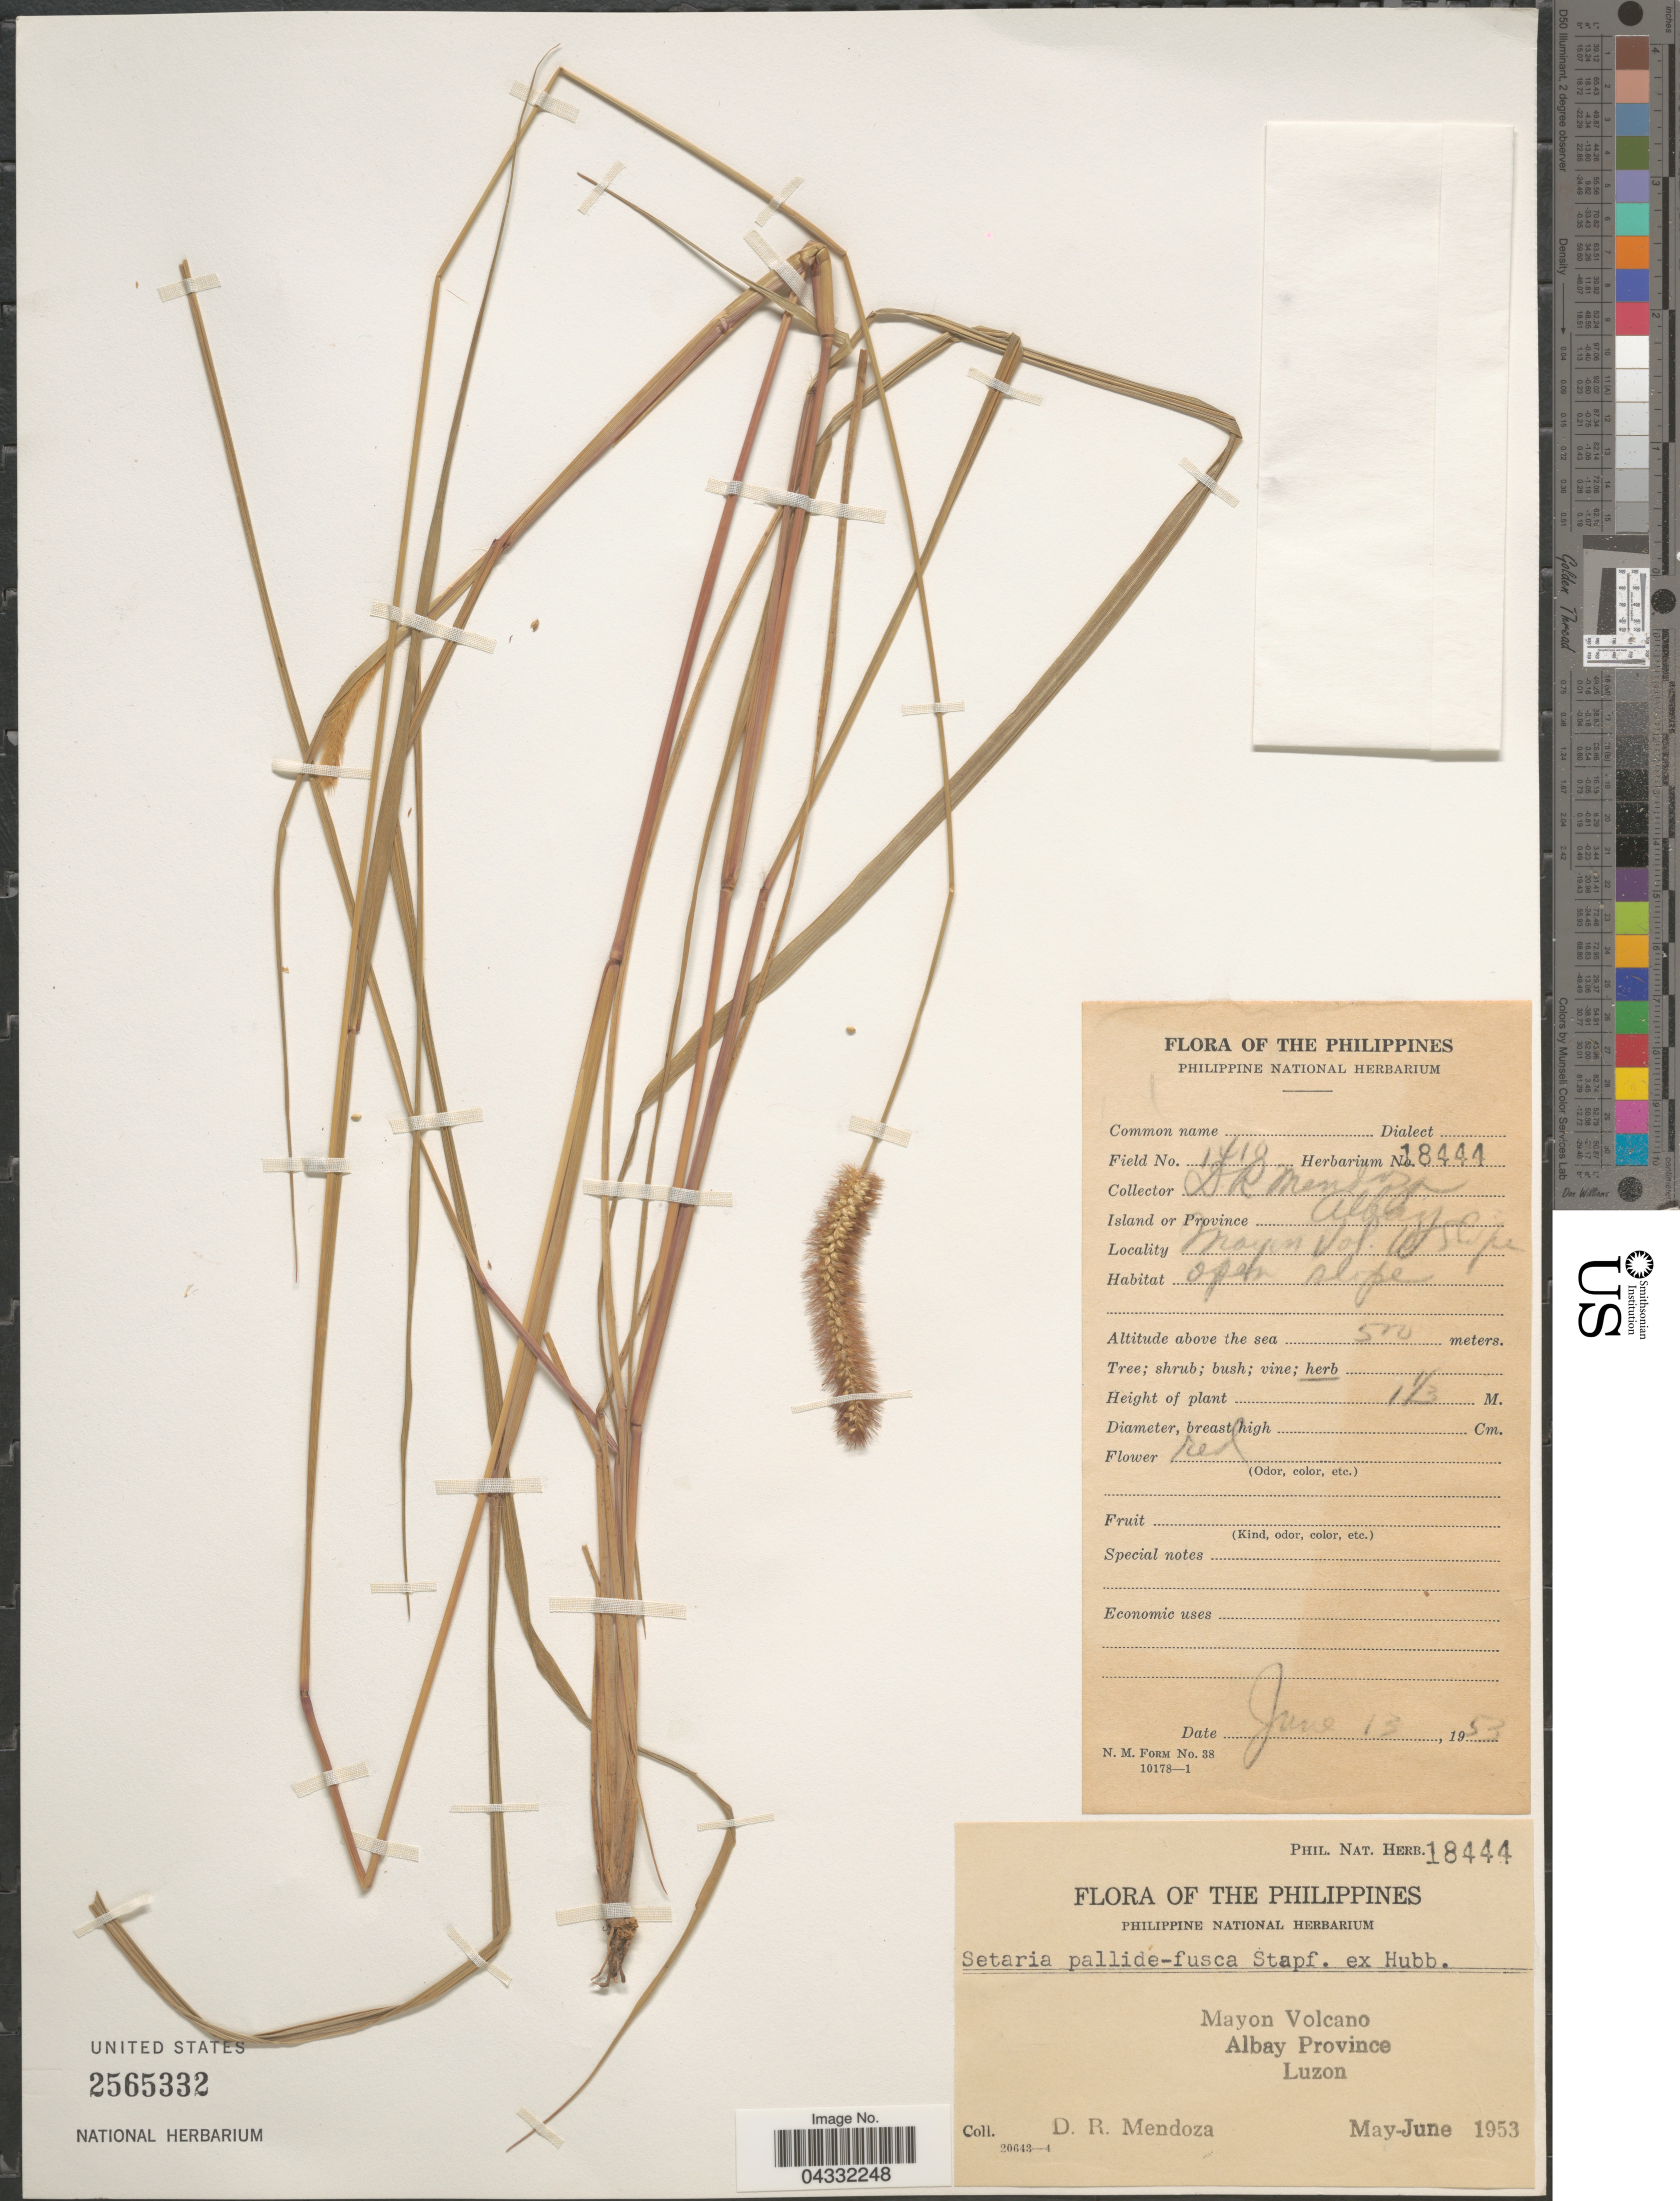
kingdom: Plantae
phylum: Tracheophyta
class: Liliopsida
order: Poales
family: Poaceae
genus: Setaria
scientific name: Setaria pallide-fusca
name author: (Schumach.) Stapf & C.E. Hubb.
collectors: D. Mendoza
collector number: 1410/Phil. Nat. Herb. 18444*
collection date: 1953-06-13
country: Philippines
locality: Mayon Volcano slope. Albay Province. Luzon.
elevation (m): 500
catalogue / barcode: US 2565332